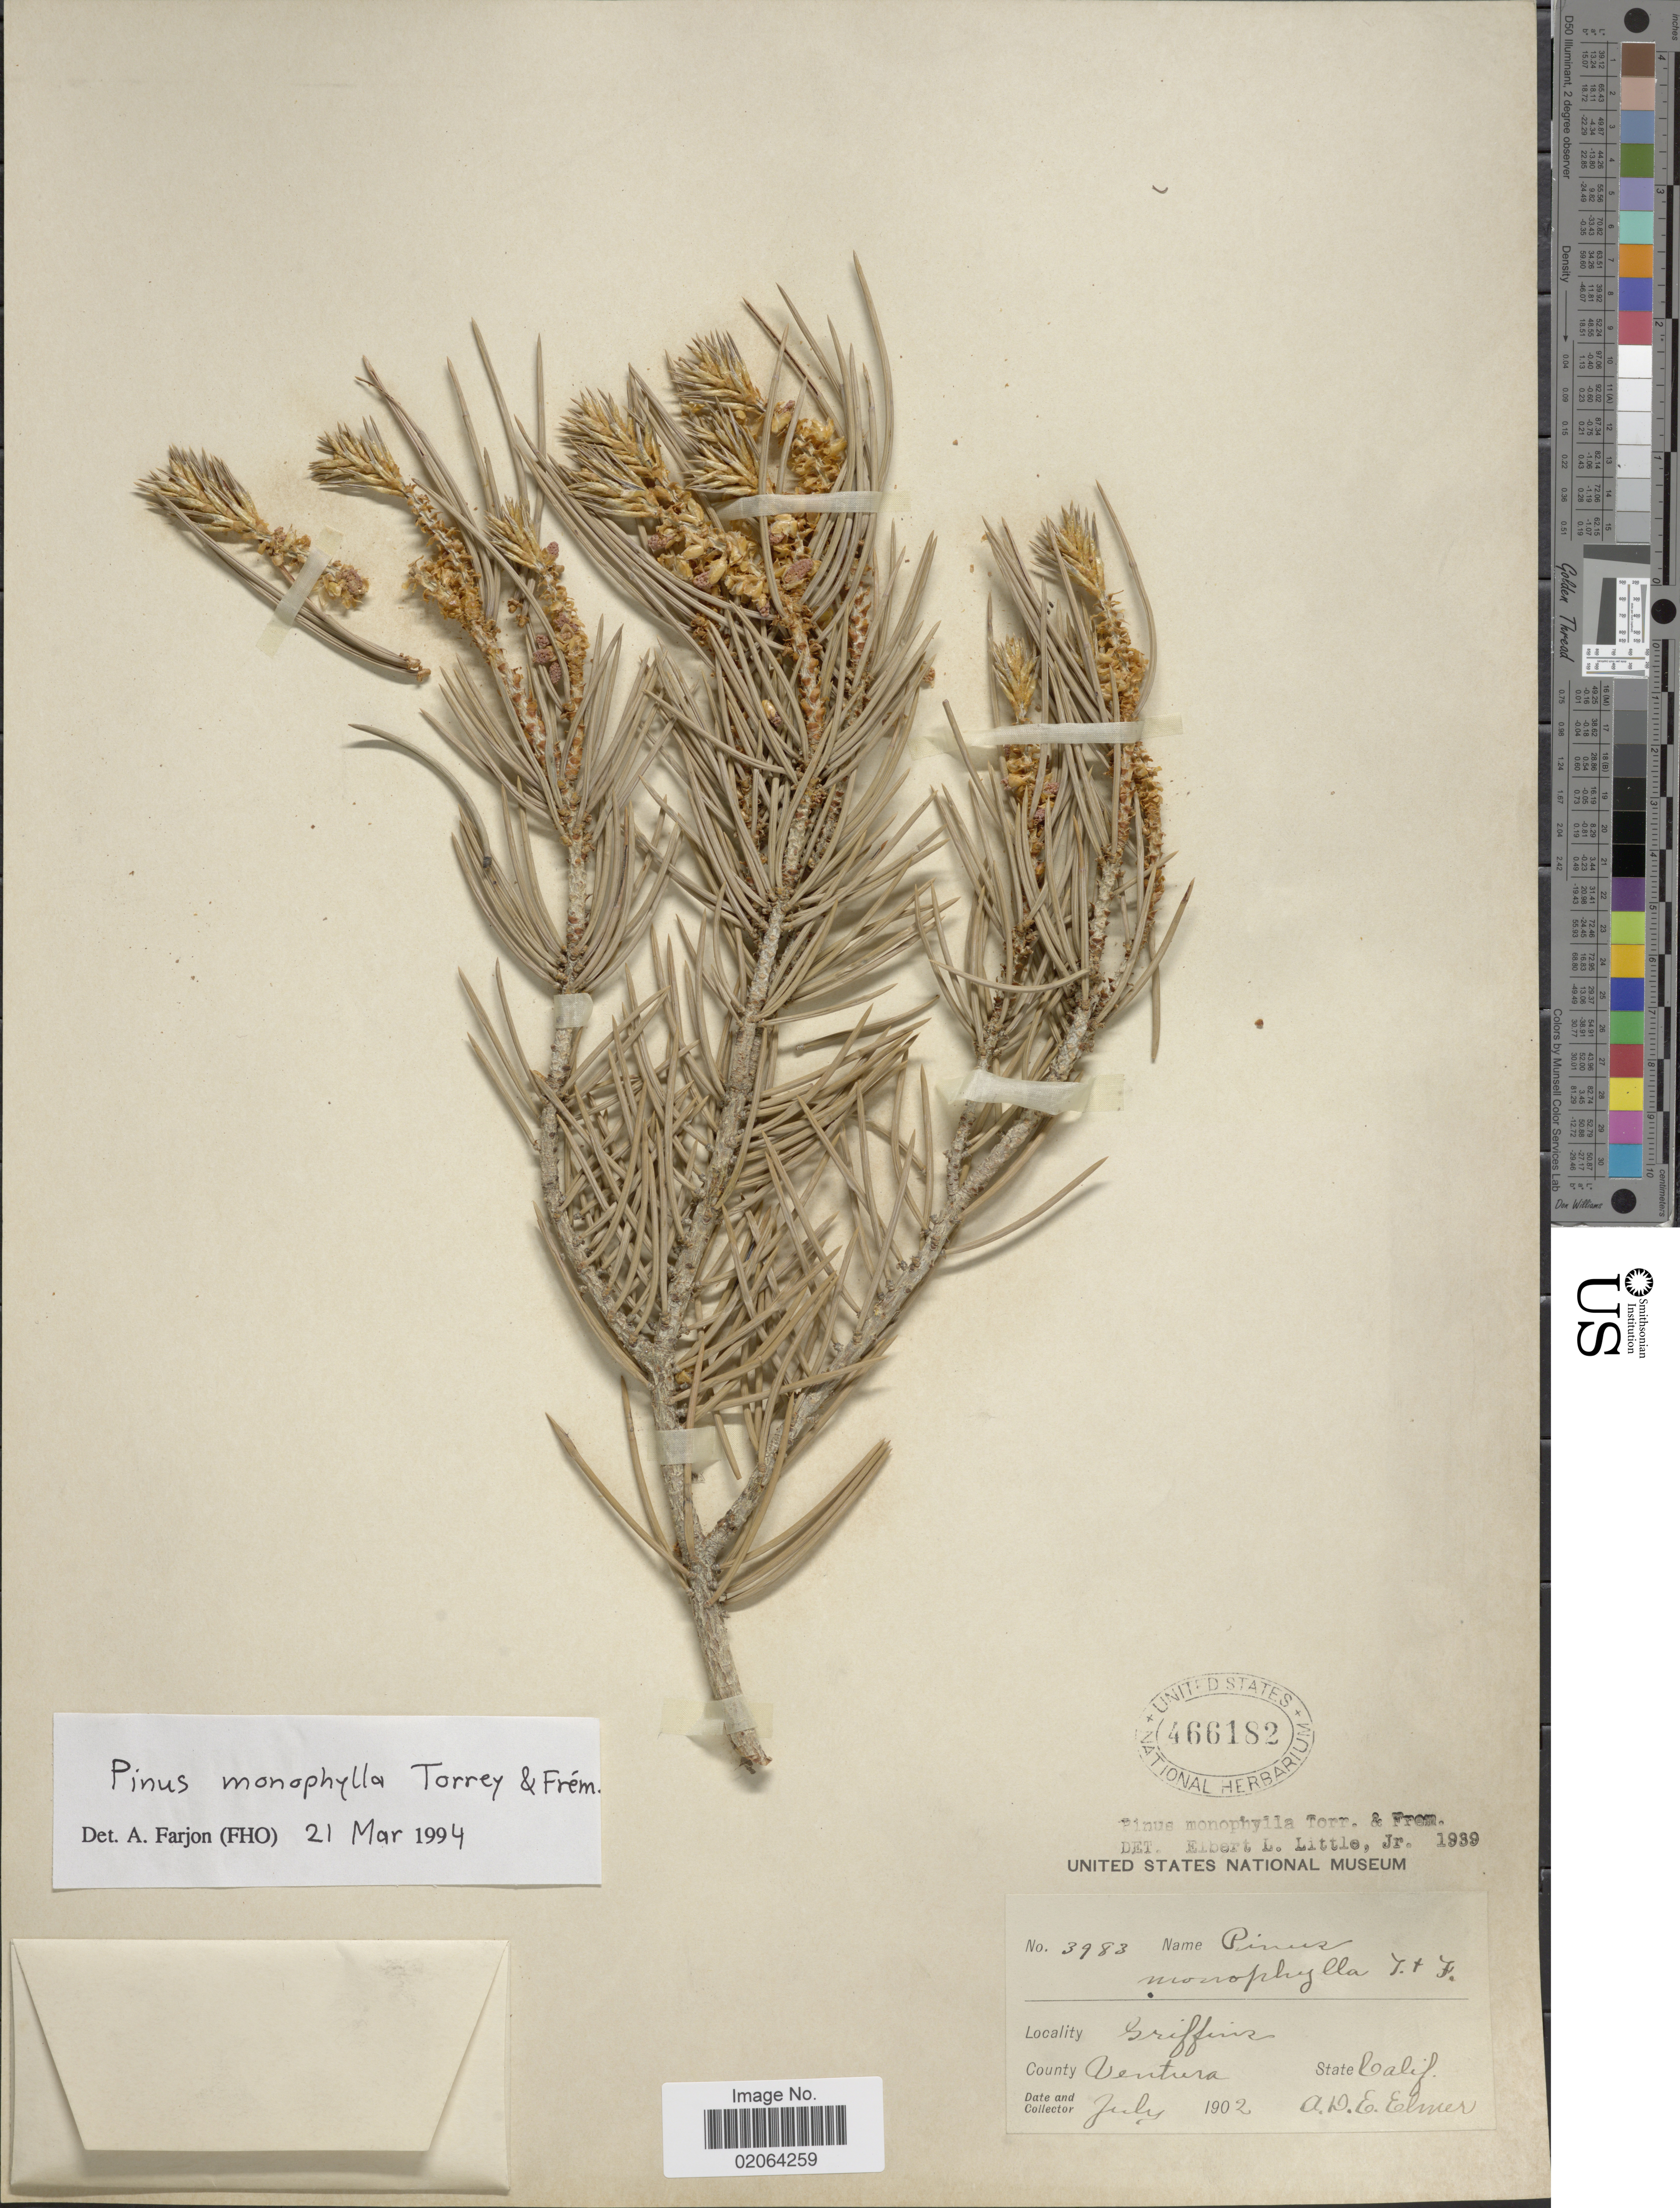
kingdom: Plantae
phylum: Tracheophyta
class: Pinopsida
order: Pinales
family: Pinaceae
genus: Pinus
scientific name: Pinus monophylla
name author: Torr. & Frém.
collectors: A. D. E. Elmer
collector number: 3983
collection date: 1902-07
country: United States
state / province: California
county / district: Ventura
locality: Griffins, County Ventura, State Calif.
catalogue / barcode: US 466182